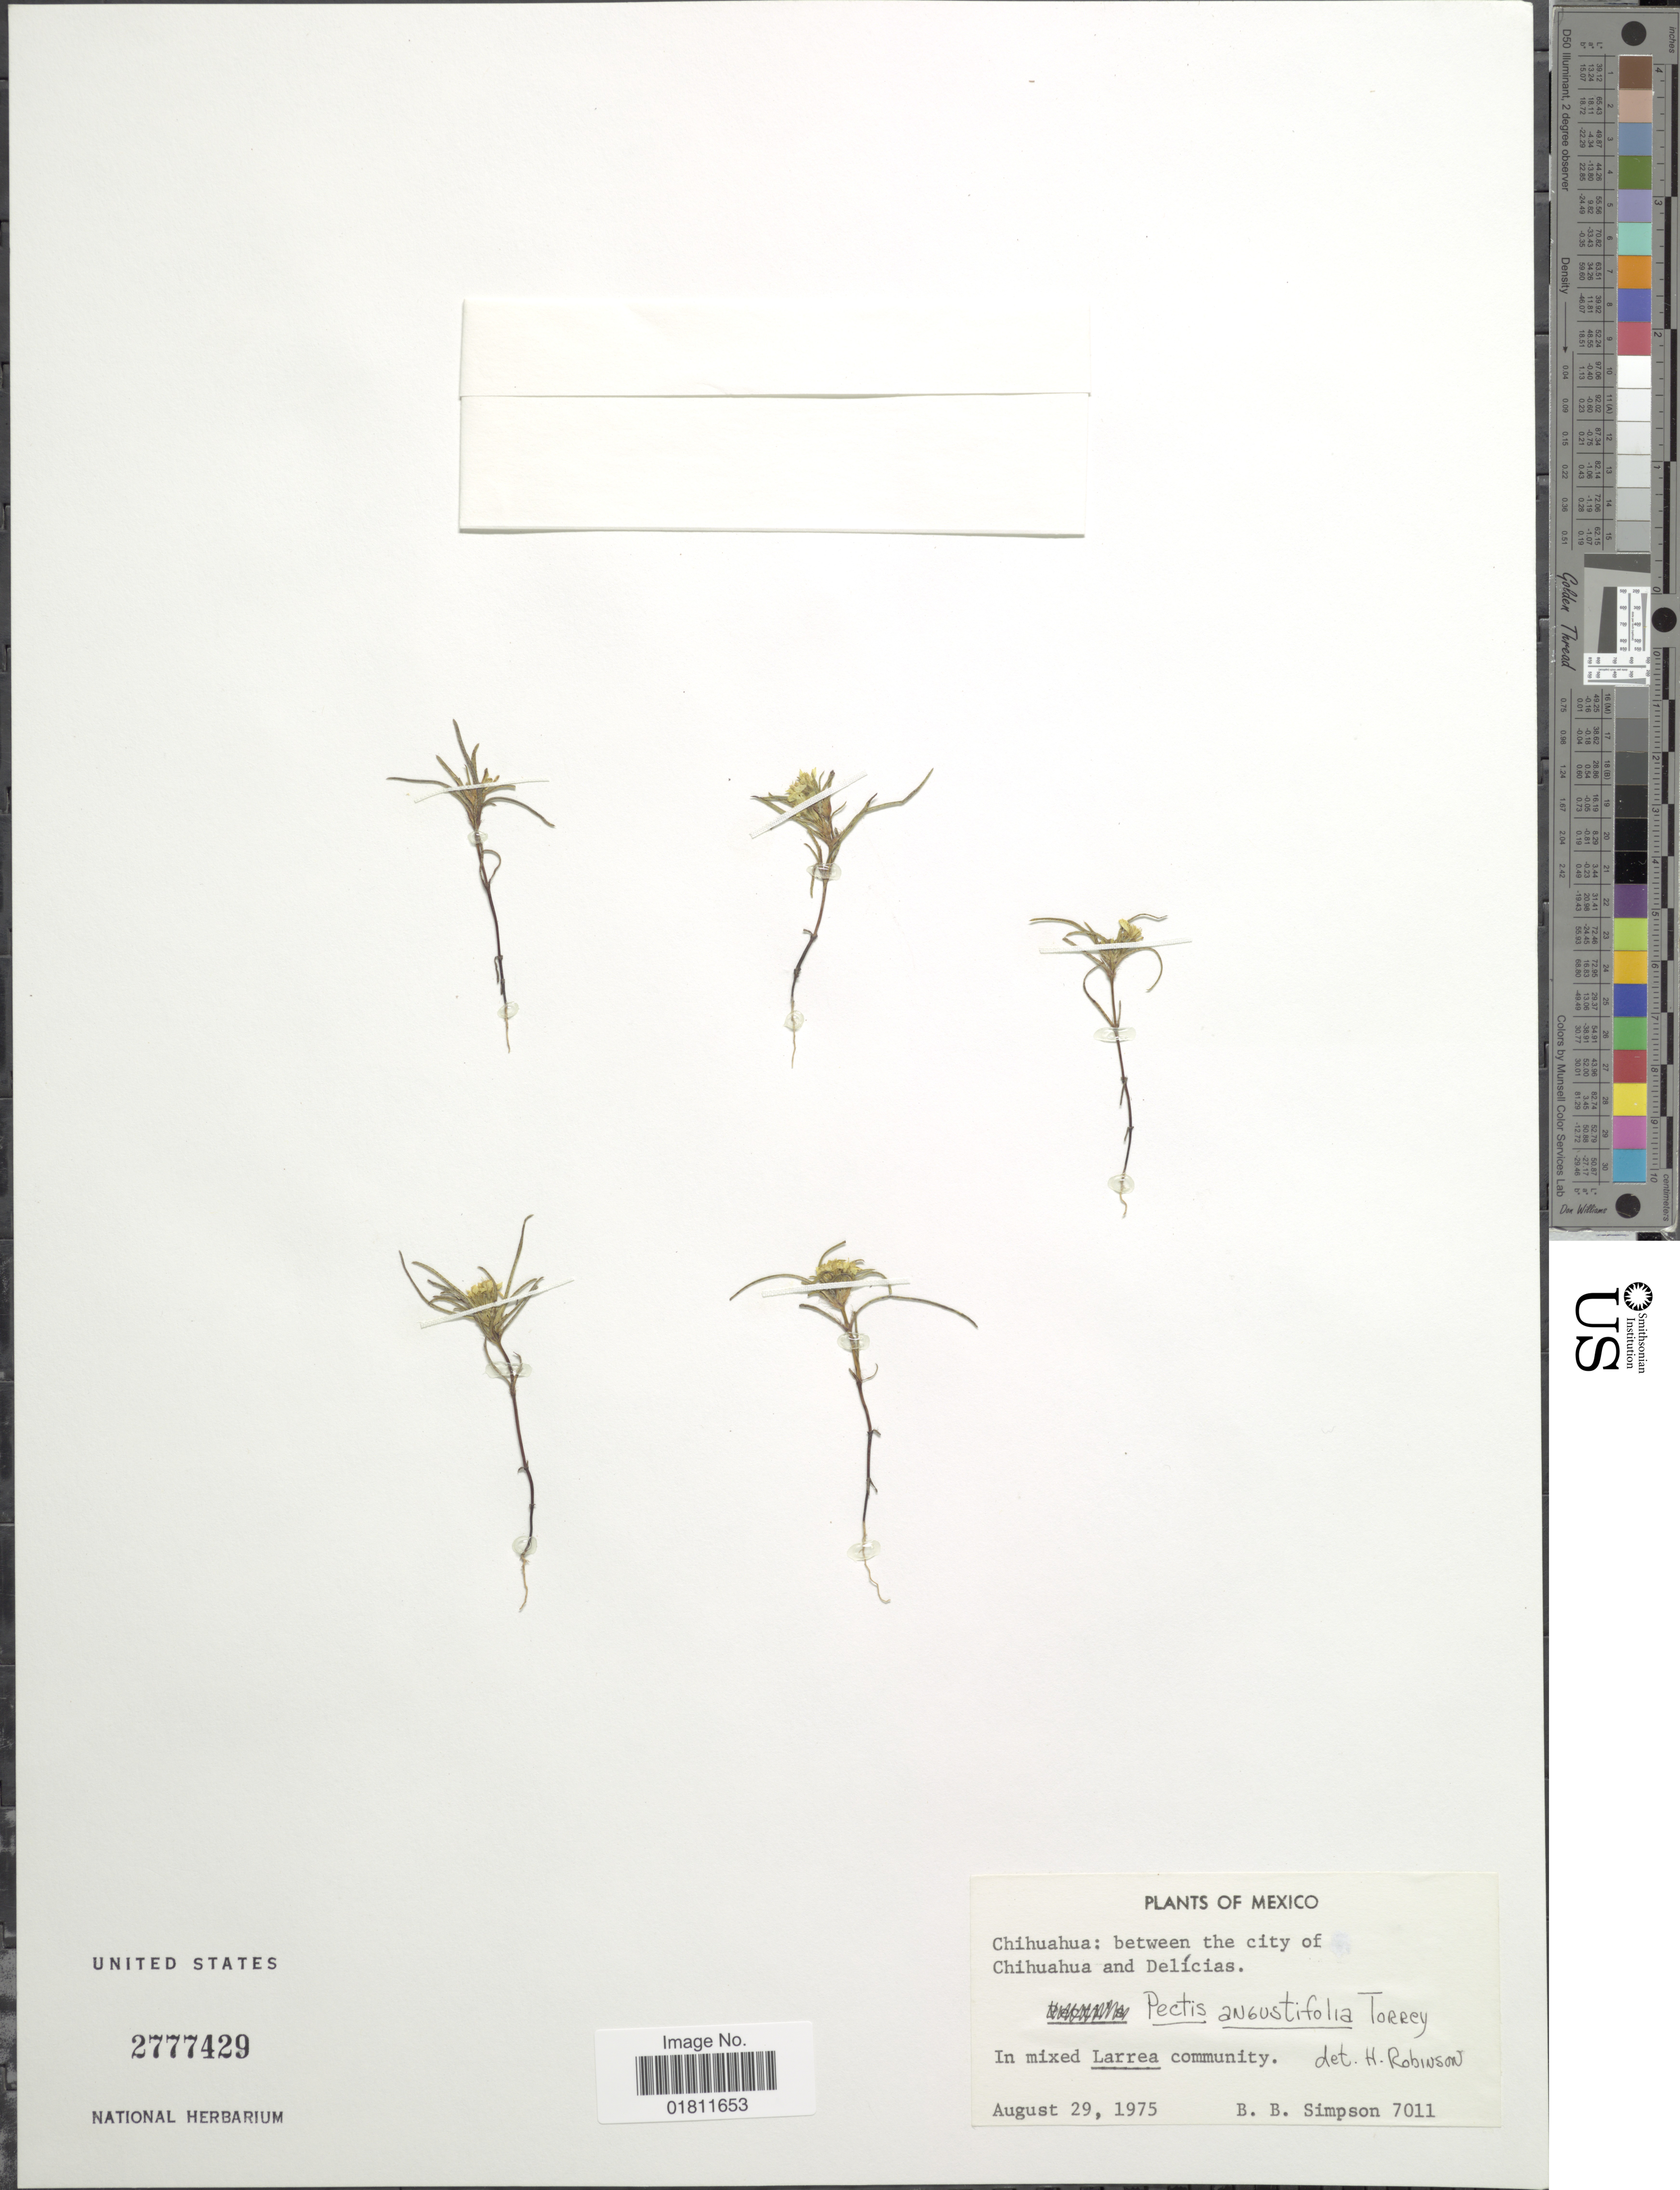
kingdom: Plantae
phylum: Tracheophyta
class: Magnoliopsida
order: Asterales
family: Asteraceae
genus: Pectis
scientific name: Pectis angustifolia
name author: Torr.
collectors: B. B. Simpson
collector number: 7011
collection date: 1975-08-29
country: Mexico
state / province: Chihuahua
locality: Chihuahua: between the city of Chihuahua and Delicias.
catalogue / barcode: US 2777429